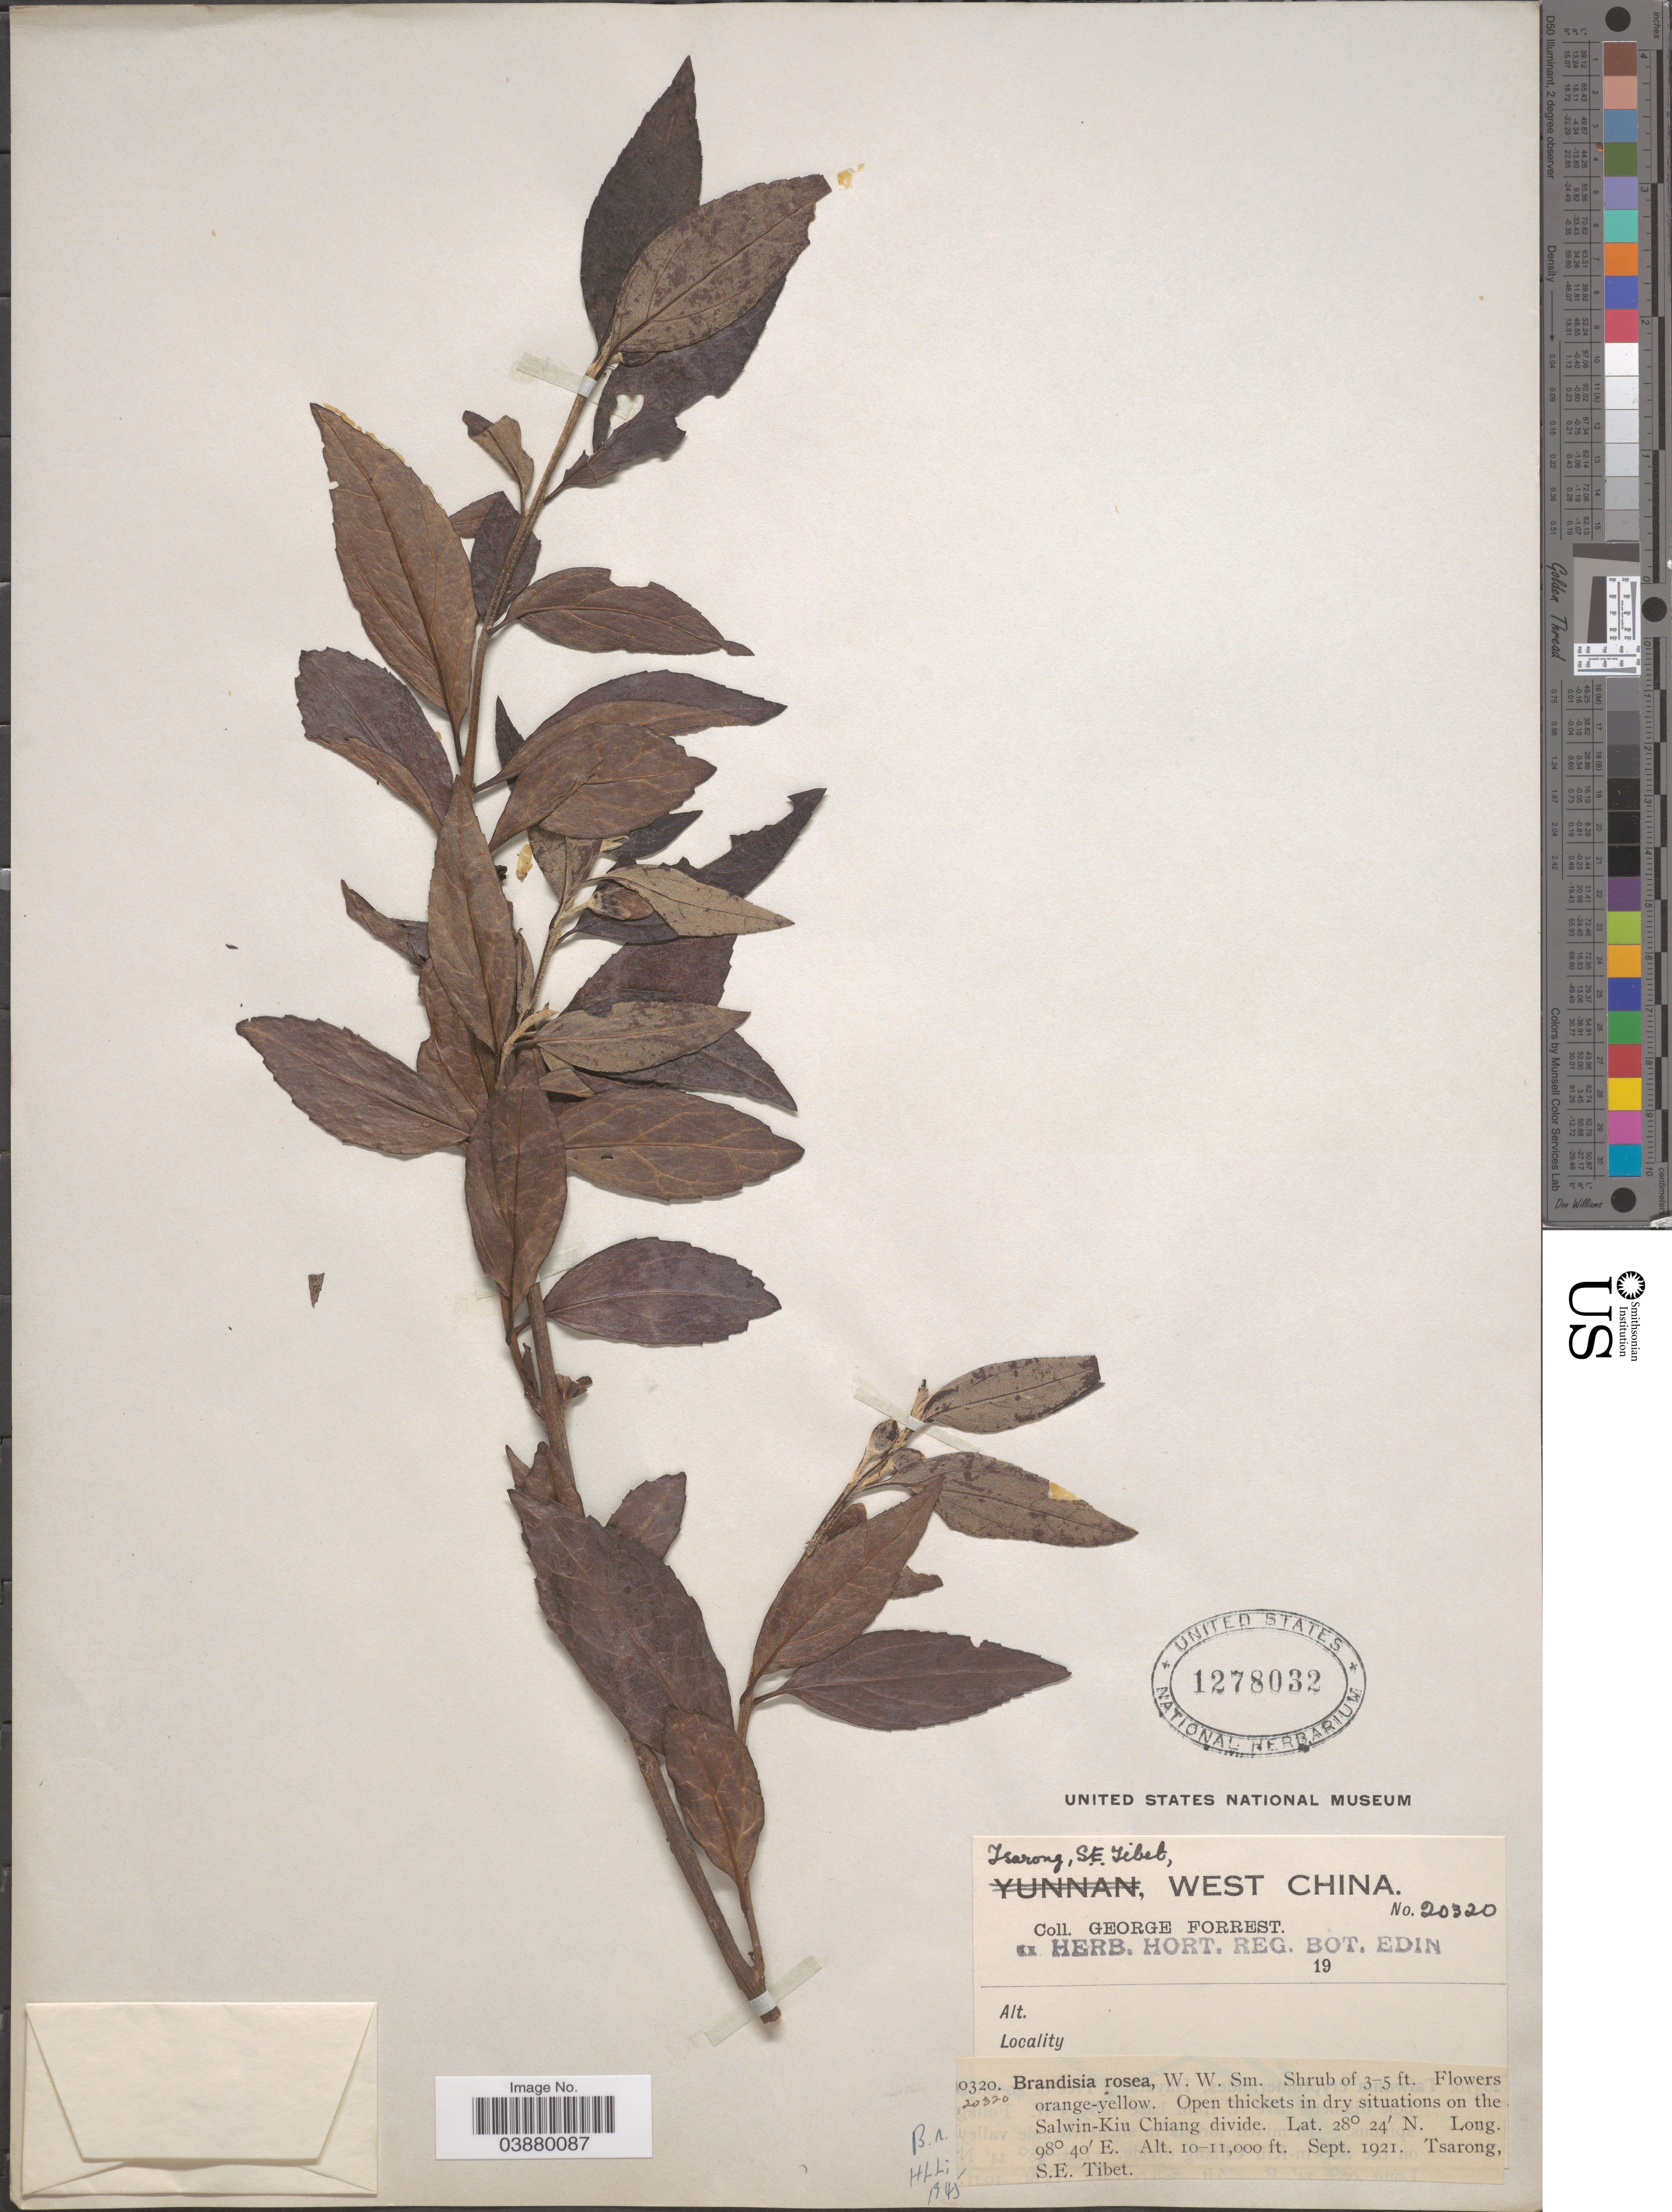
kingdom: Plantae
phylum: Tracheophyta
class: Magnoliopsida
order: Lamiales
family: Orobanchaceae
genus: Brandisia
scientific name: Brandisia rosea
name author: W.W. Sm.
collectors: G. Forrest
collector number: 20320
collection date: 1921-09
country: China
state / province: Xizang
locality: Tsarong, S.E. Tibet. On the Salwin-Kiu Chang divide.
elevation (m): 3048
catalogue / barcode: US 1278032